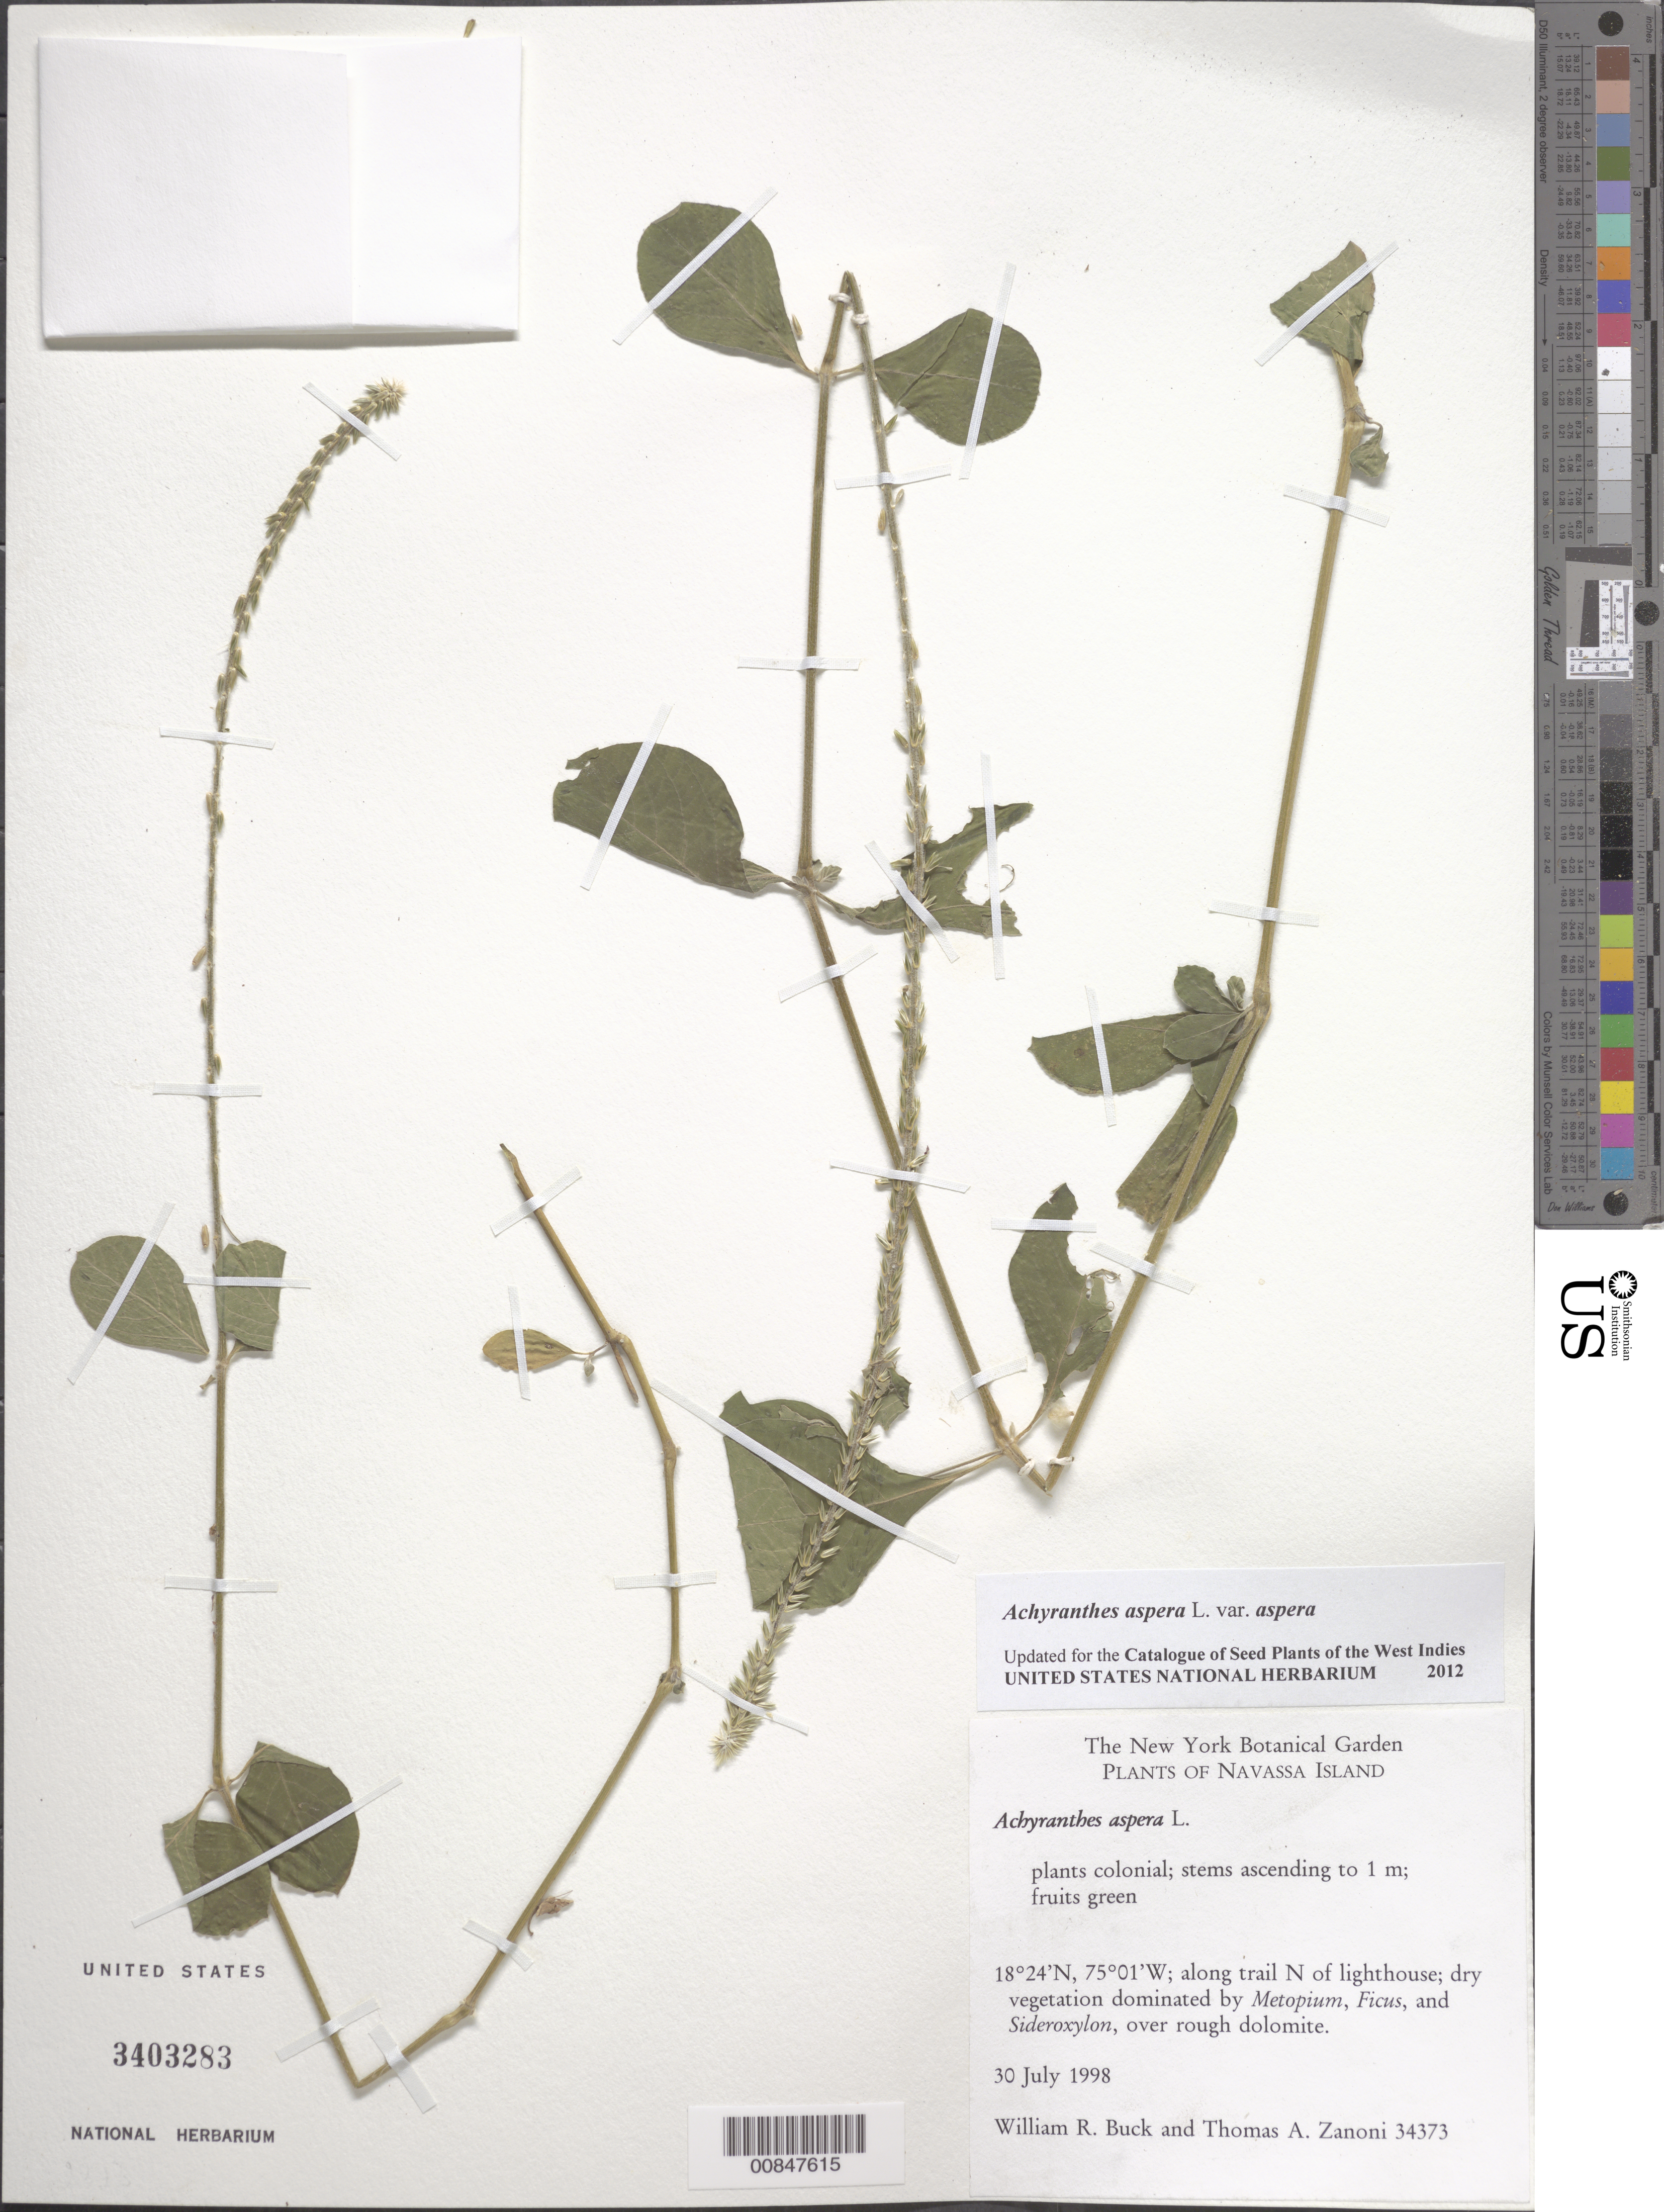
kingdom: Plantae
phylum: Tracheophyta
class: Magnoliopsida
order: Caryophyllales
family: Amaranthaceae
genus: Achyranthes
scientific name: Achyranthes aspera var. aspera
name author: L.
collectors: W. R. Buck & T. A. Zanoni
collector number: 34373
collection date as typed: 30 Jul 1998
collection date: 1998-07-30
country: Navassa Island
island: Hispaniola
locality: Navassa Island. Along trail N of lighthouse.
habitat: Dry vegetation dominated by Metopium, Ficus, and Sideroxylon, over rough dolomite.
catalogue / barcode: US 3403283